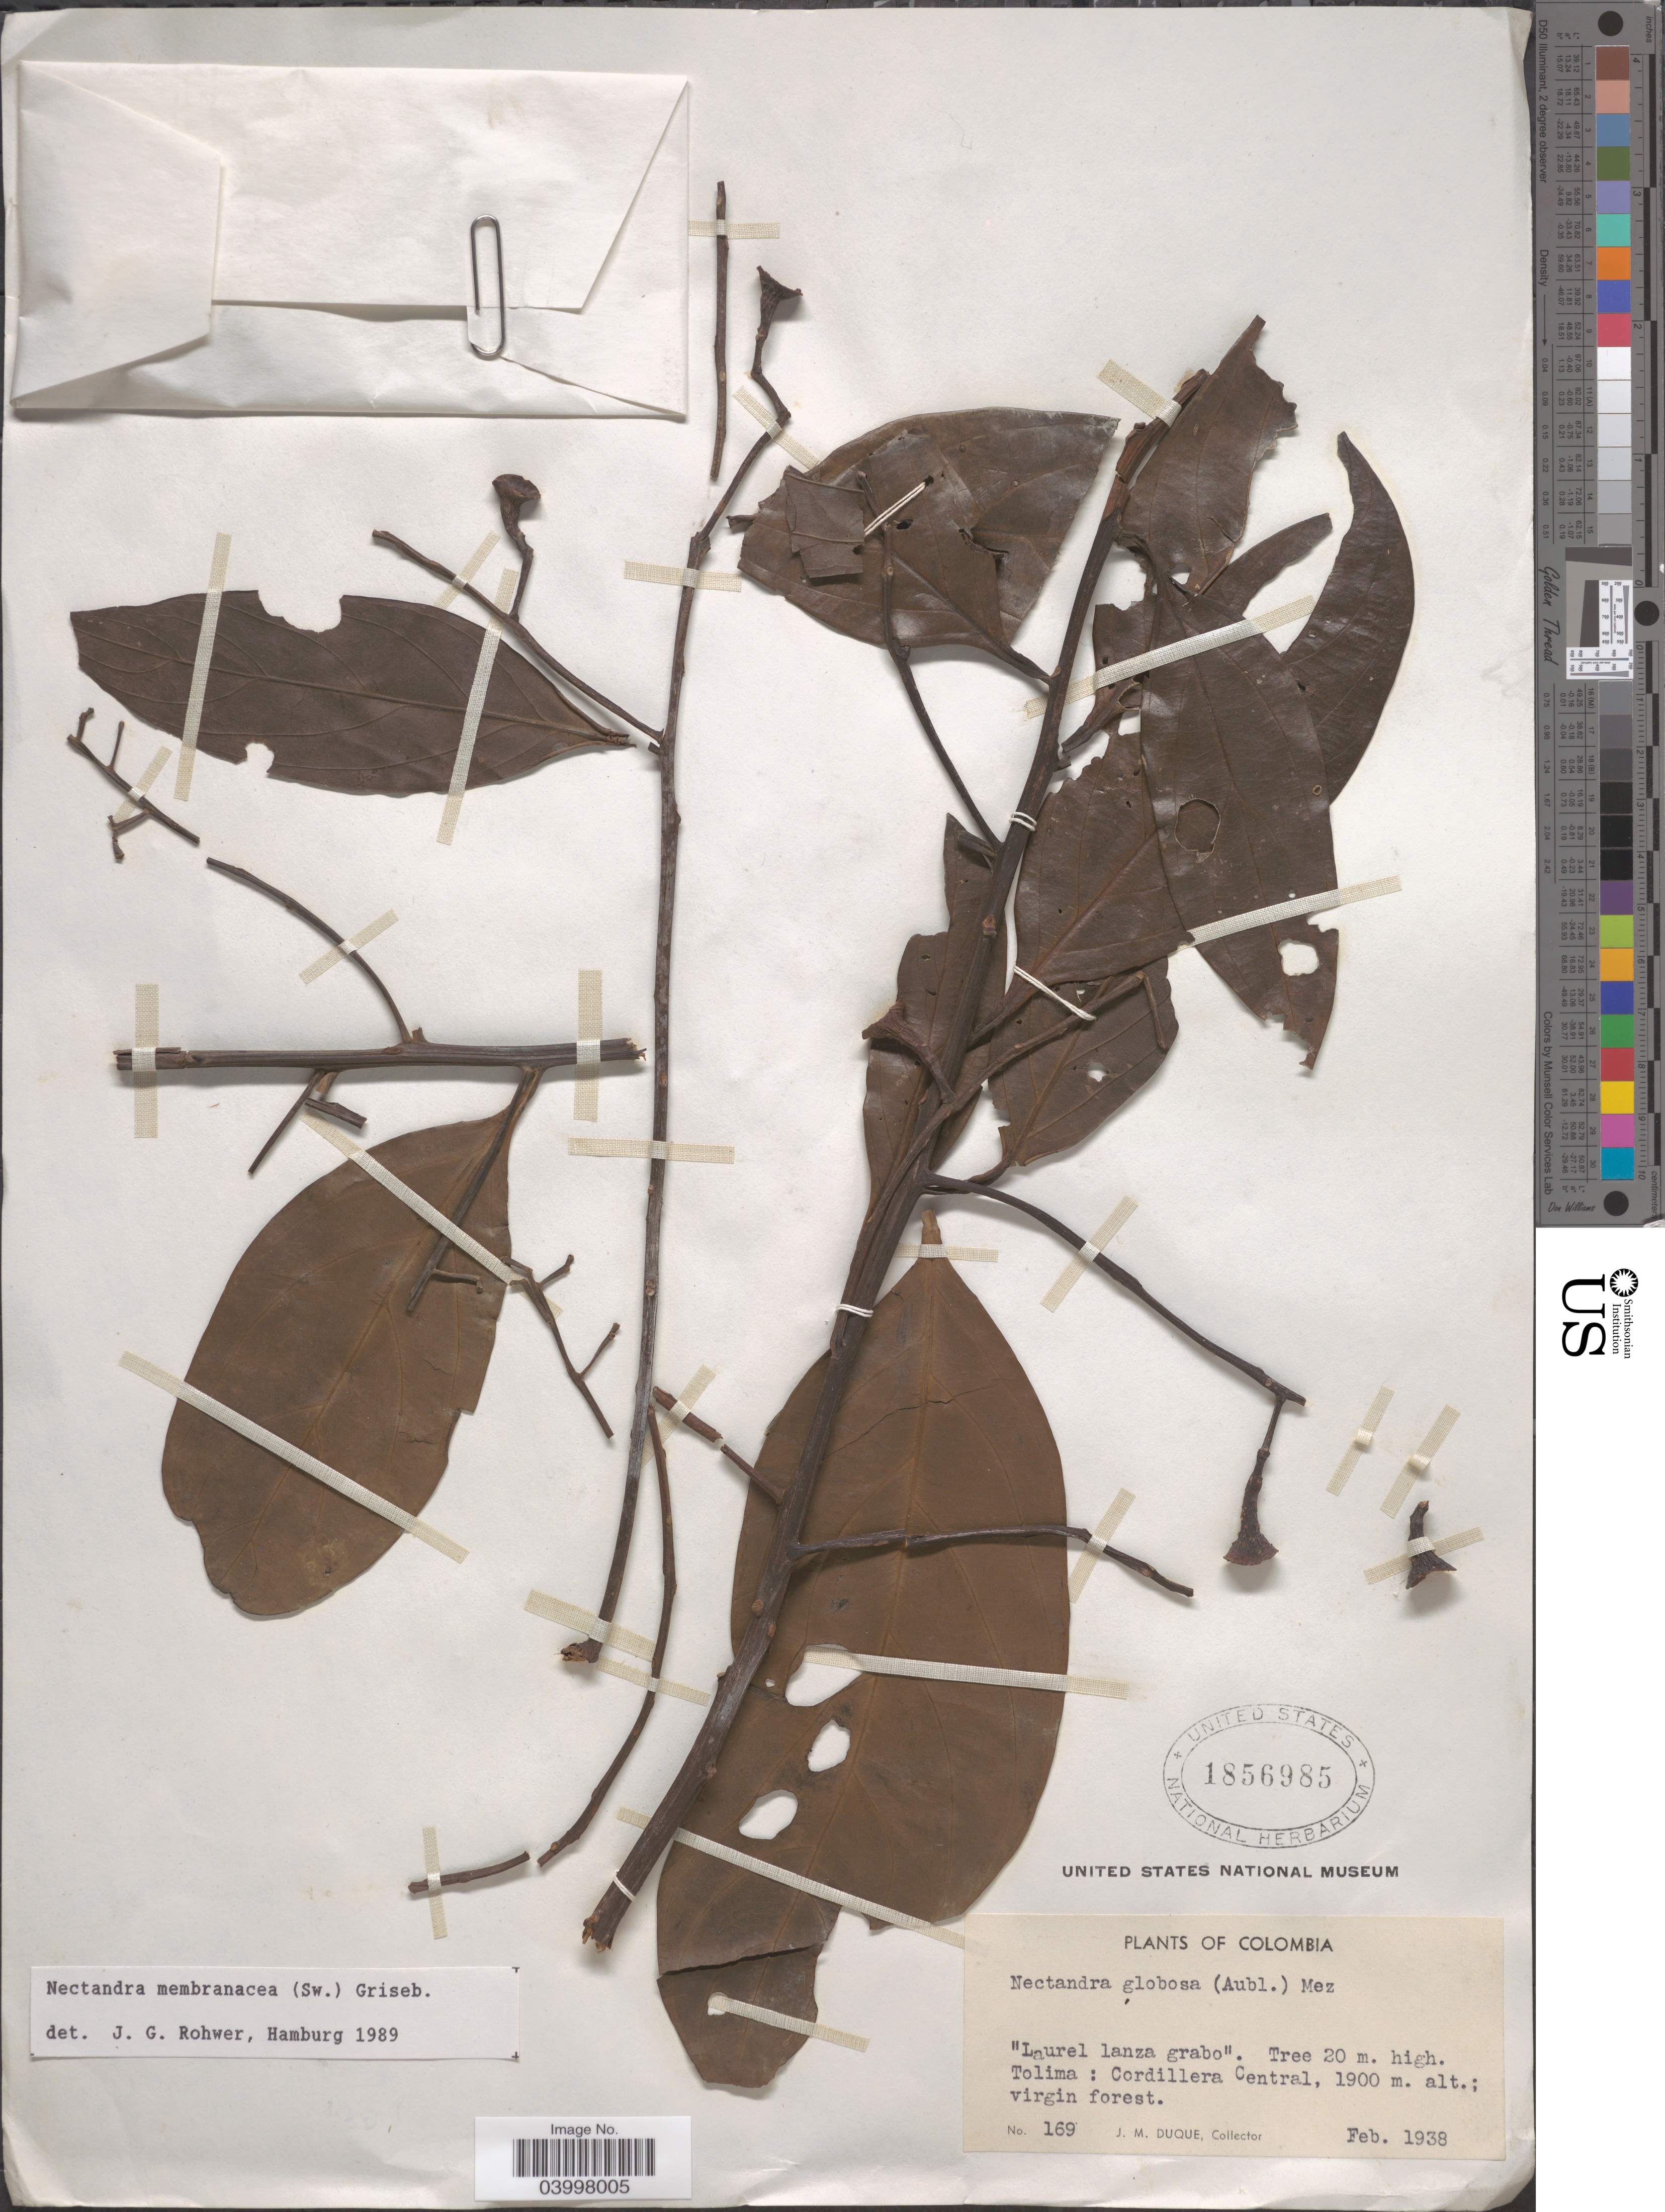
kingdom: Plantae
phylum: Tracheophyta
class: Magnoliopsida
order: Laurales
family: Lauraceae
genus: Nectandra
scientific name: Nectandra membranacea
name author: (Sw.) Griseb.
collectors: J. Duque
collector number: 169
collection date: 1938-02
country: Colombia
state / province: Tolima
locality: Cordillera Central.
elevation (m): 1900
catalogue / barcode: US 1856985